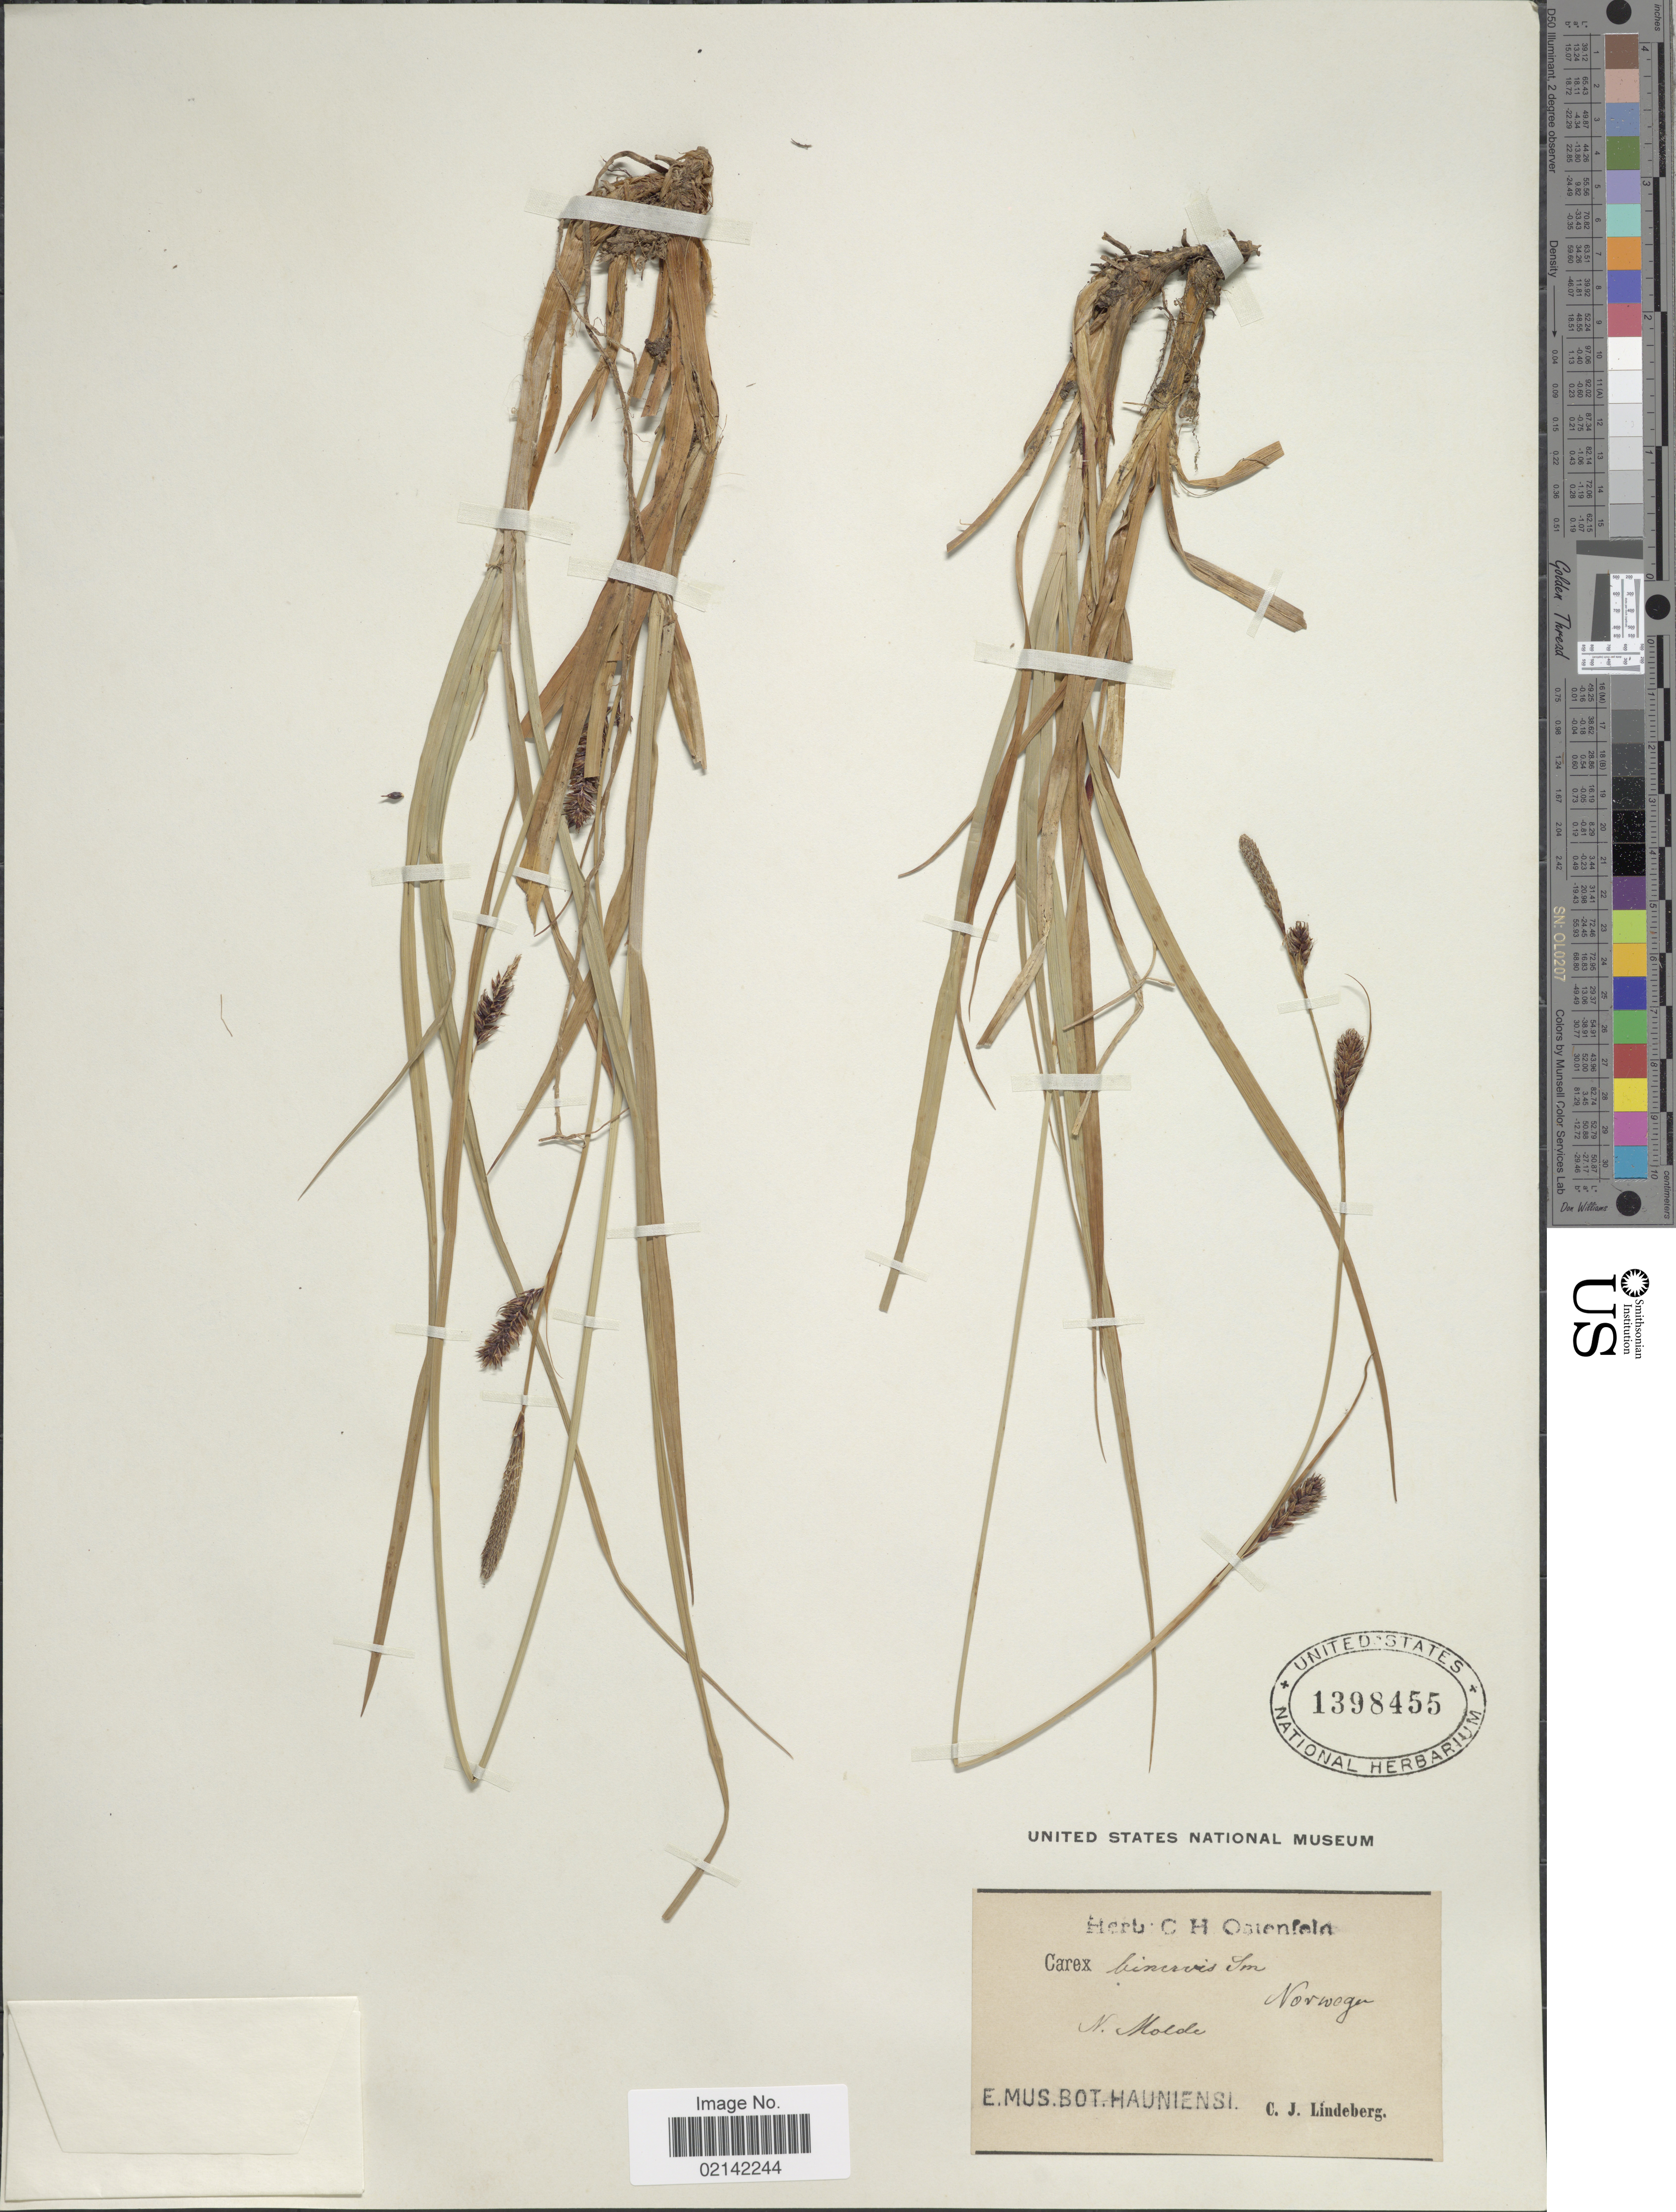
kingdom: Plantae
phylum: Tracheophyta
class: Liliopsida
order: Poales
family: Cyperaceae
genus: Carex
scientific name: Carex binervis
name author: Sm.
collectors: C. Lindeberg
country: Norway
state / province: More og Romdal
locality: N. Molde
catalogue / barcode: US 1398455